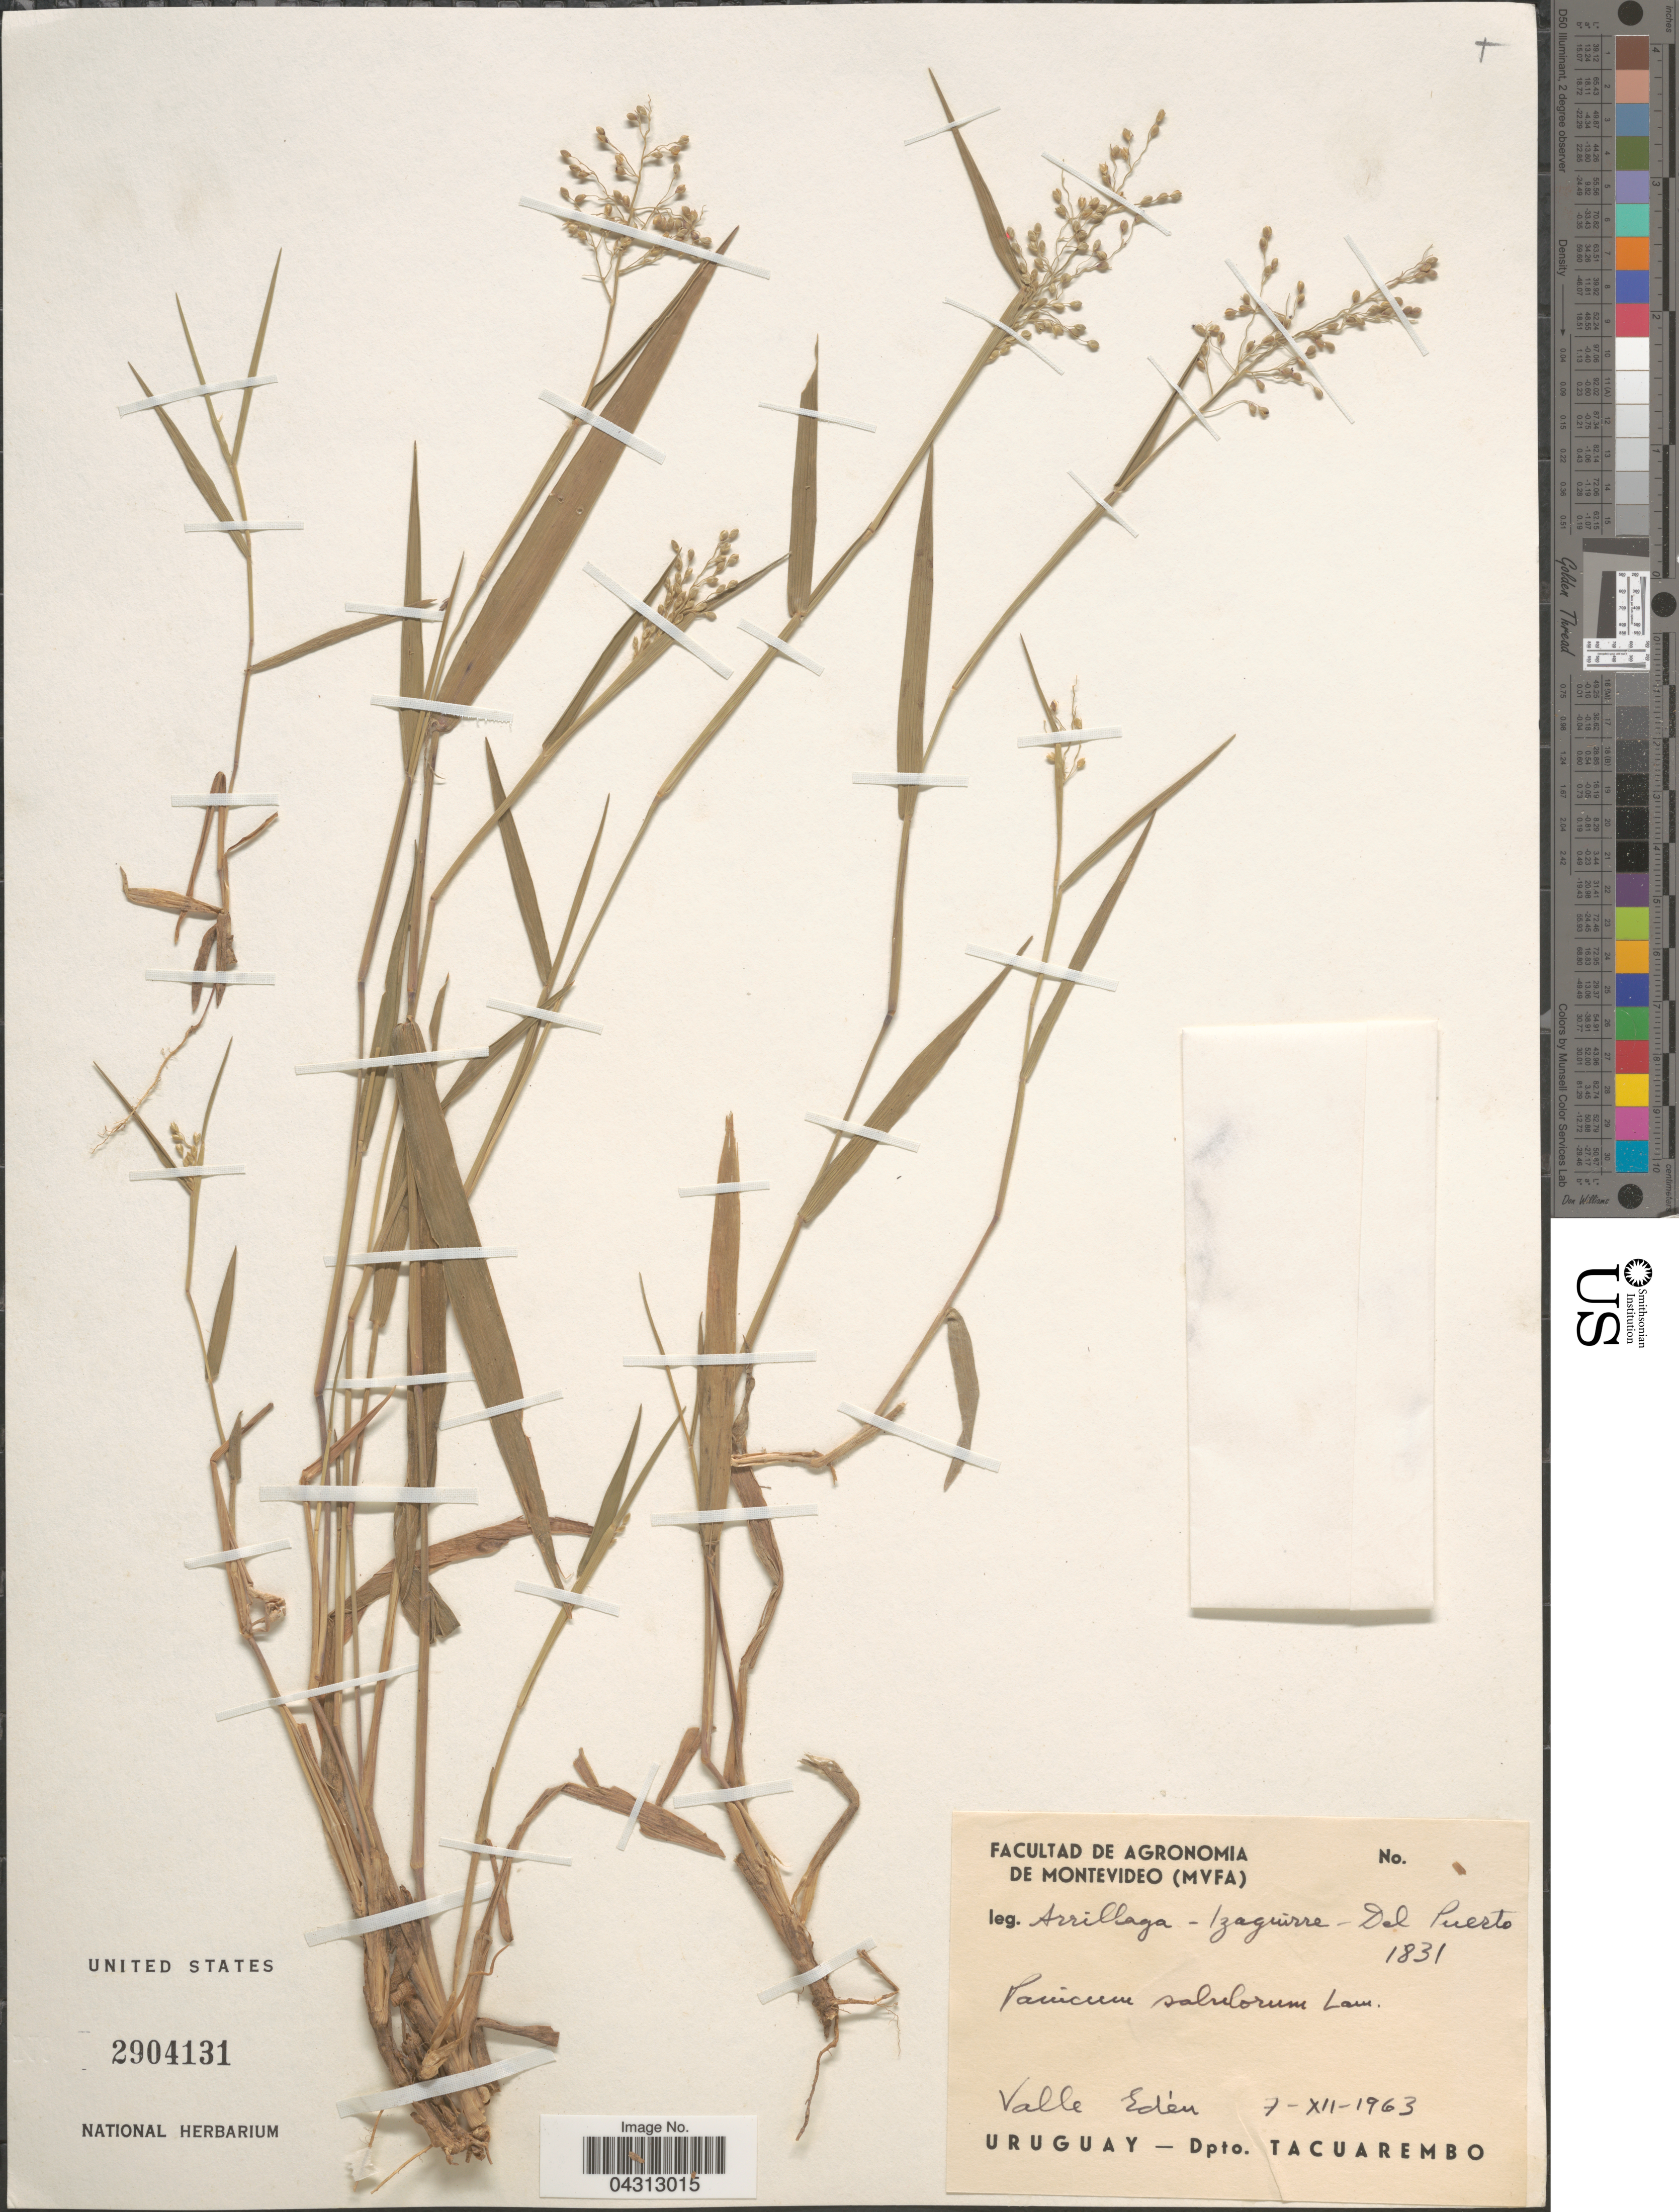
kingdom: Plantae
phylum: Tracheophyta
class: Liliopsida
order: Poales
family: Poaceae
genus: Dichanthelium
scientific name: Dichanthelium sabulorum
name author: (Lam.) Gould & C.A. Clark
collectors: Arrillaga, Izaguirre & Del Puerto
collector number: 1831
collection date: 1963-12-07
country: Uruguay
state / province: Tacuarembó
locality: Valle Edén. Dpto. Tacuarembo.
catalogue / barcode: US 2904131